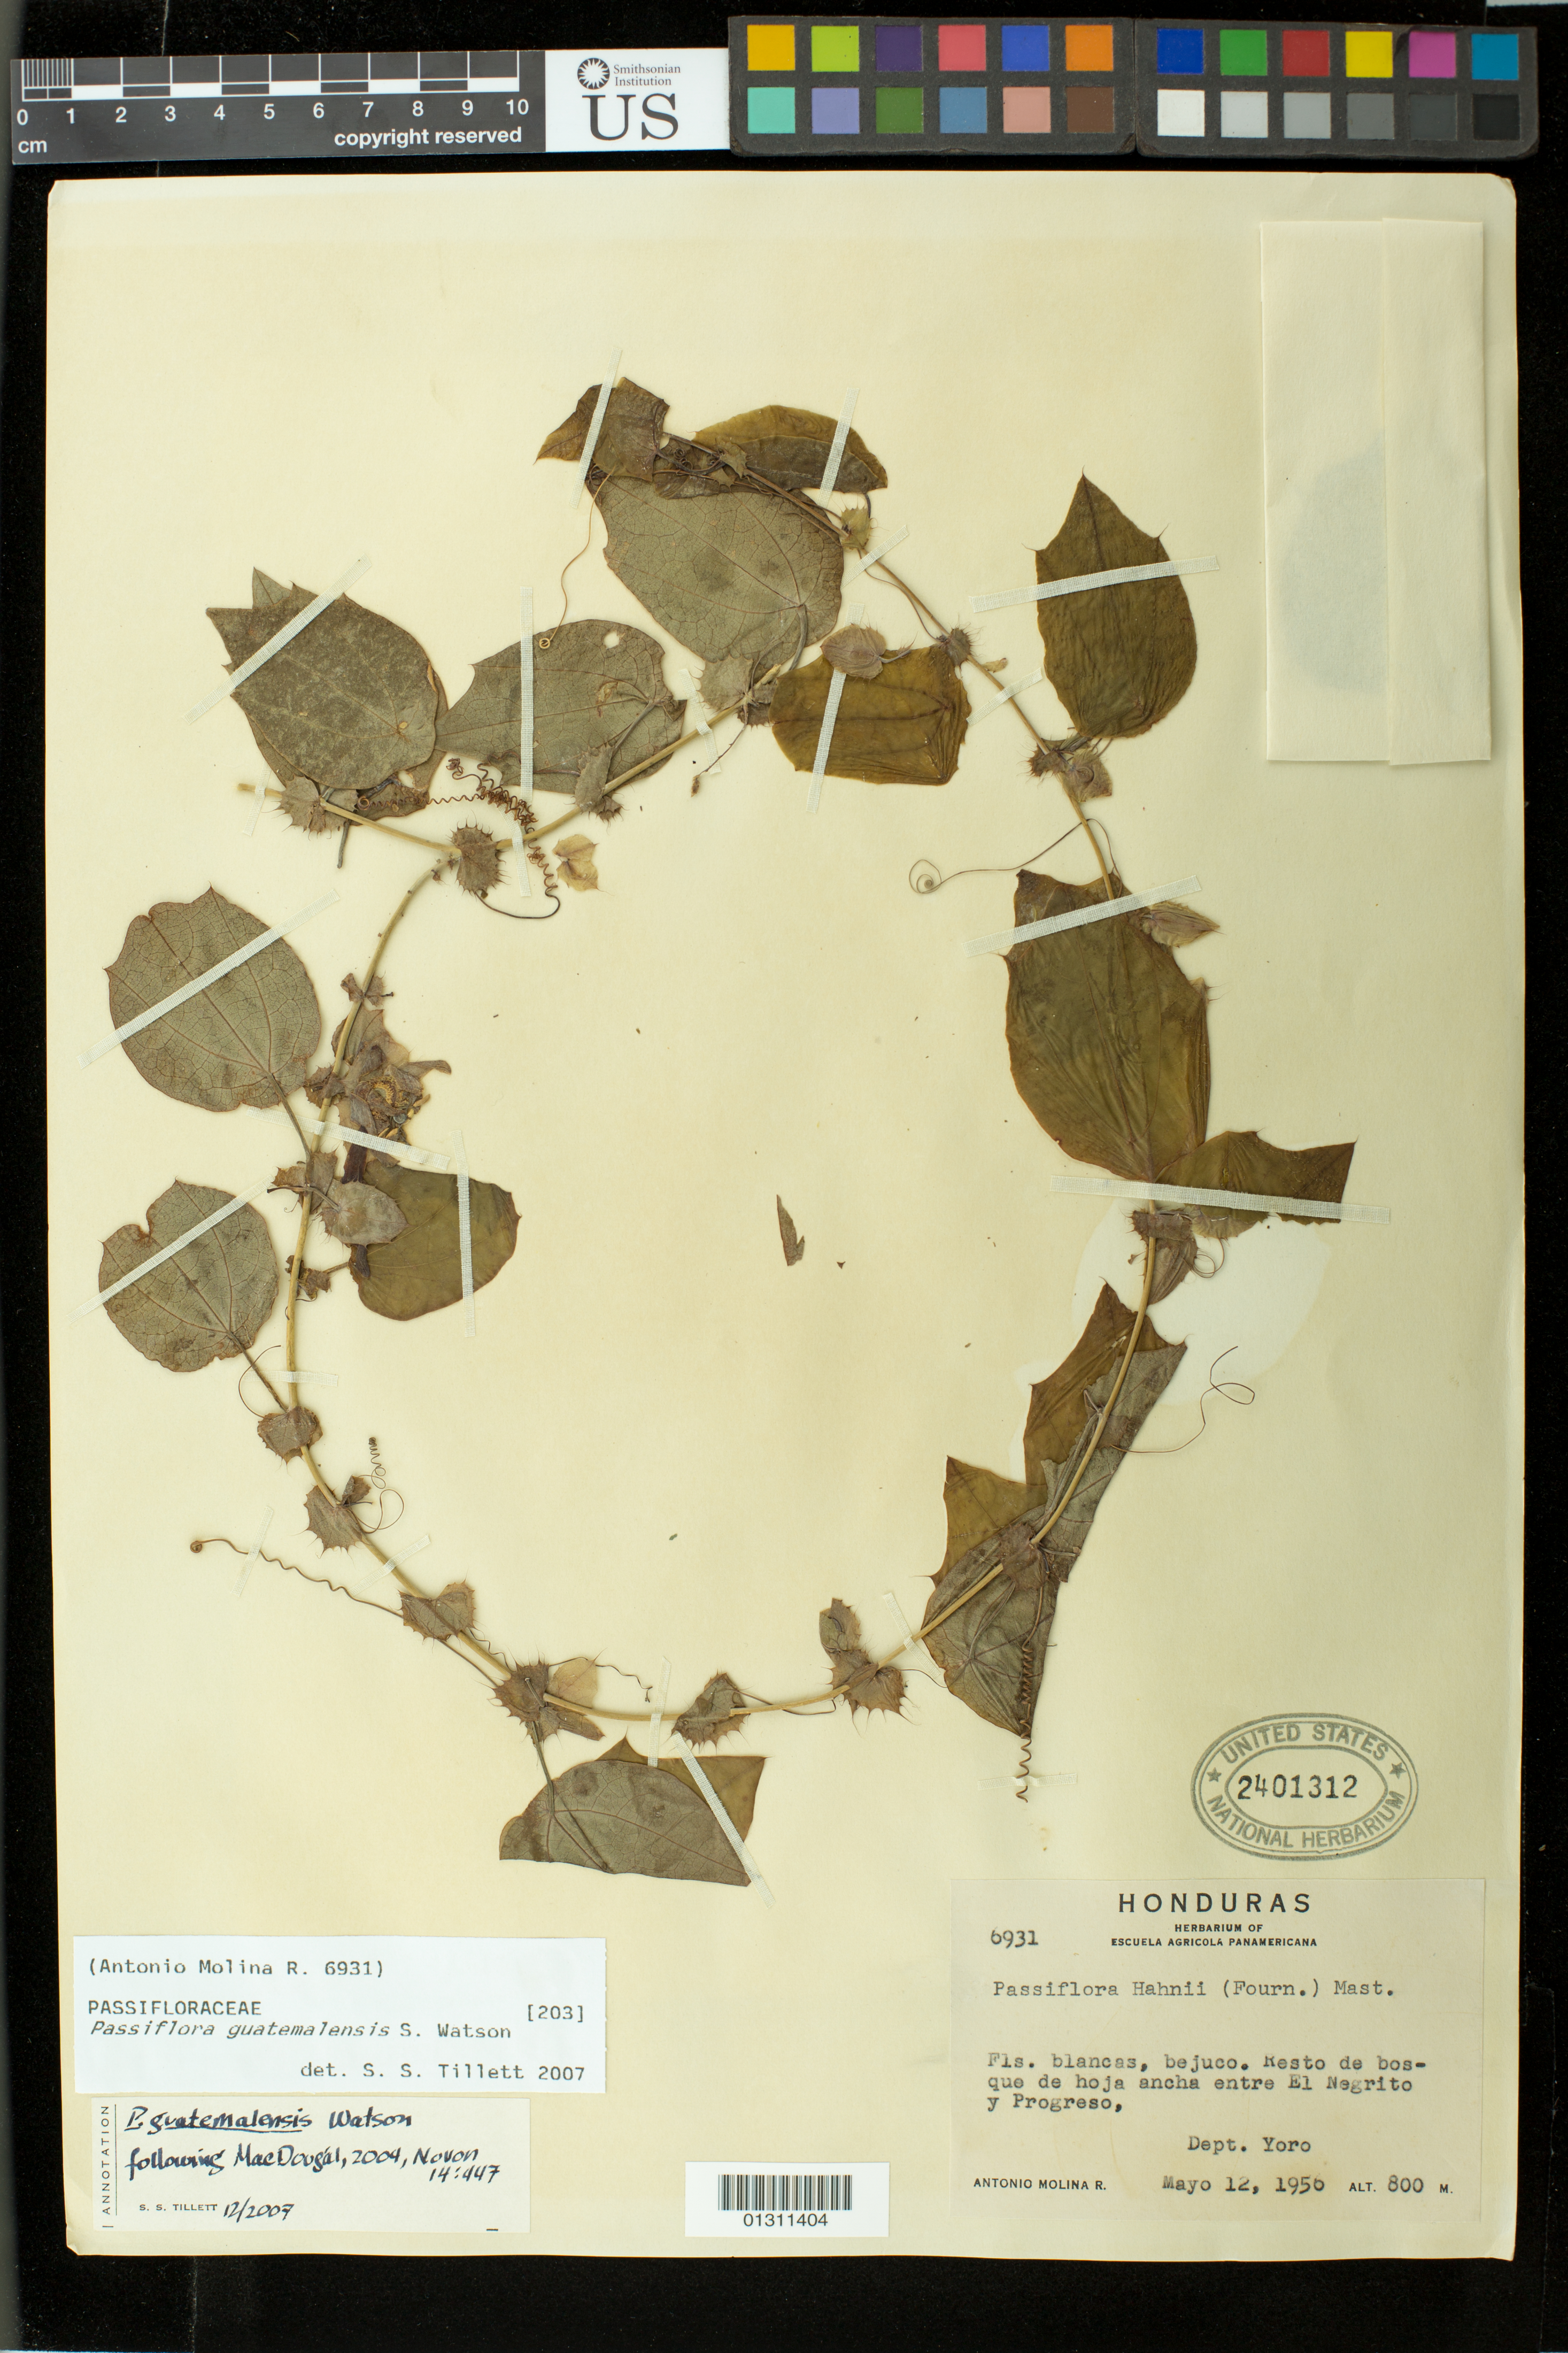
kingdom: Plantae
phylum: Tracheophyta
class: Magnoliopsida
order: Malpighiales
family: Passifloraceae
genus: Passiflora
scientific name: Passiflora guatemalensis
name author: S. Watson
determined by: Tillett, S. S.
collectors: A. Molina R.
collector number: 6931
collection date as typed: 12 May 1956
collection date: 1956-05-12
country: Honduras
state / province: Yoro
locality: Entre El Negrito y Progreso.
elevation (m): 800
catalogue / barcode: US 2401312